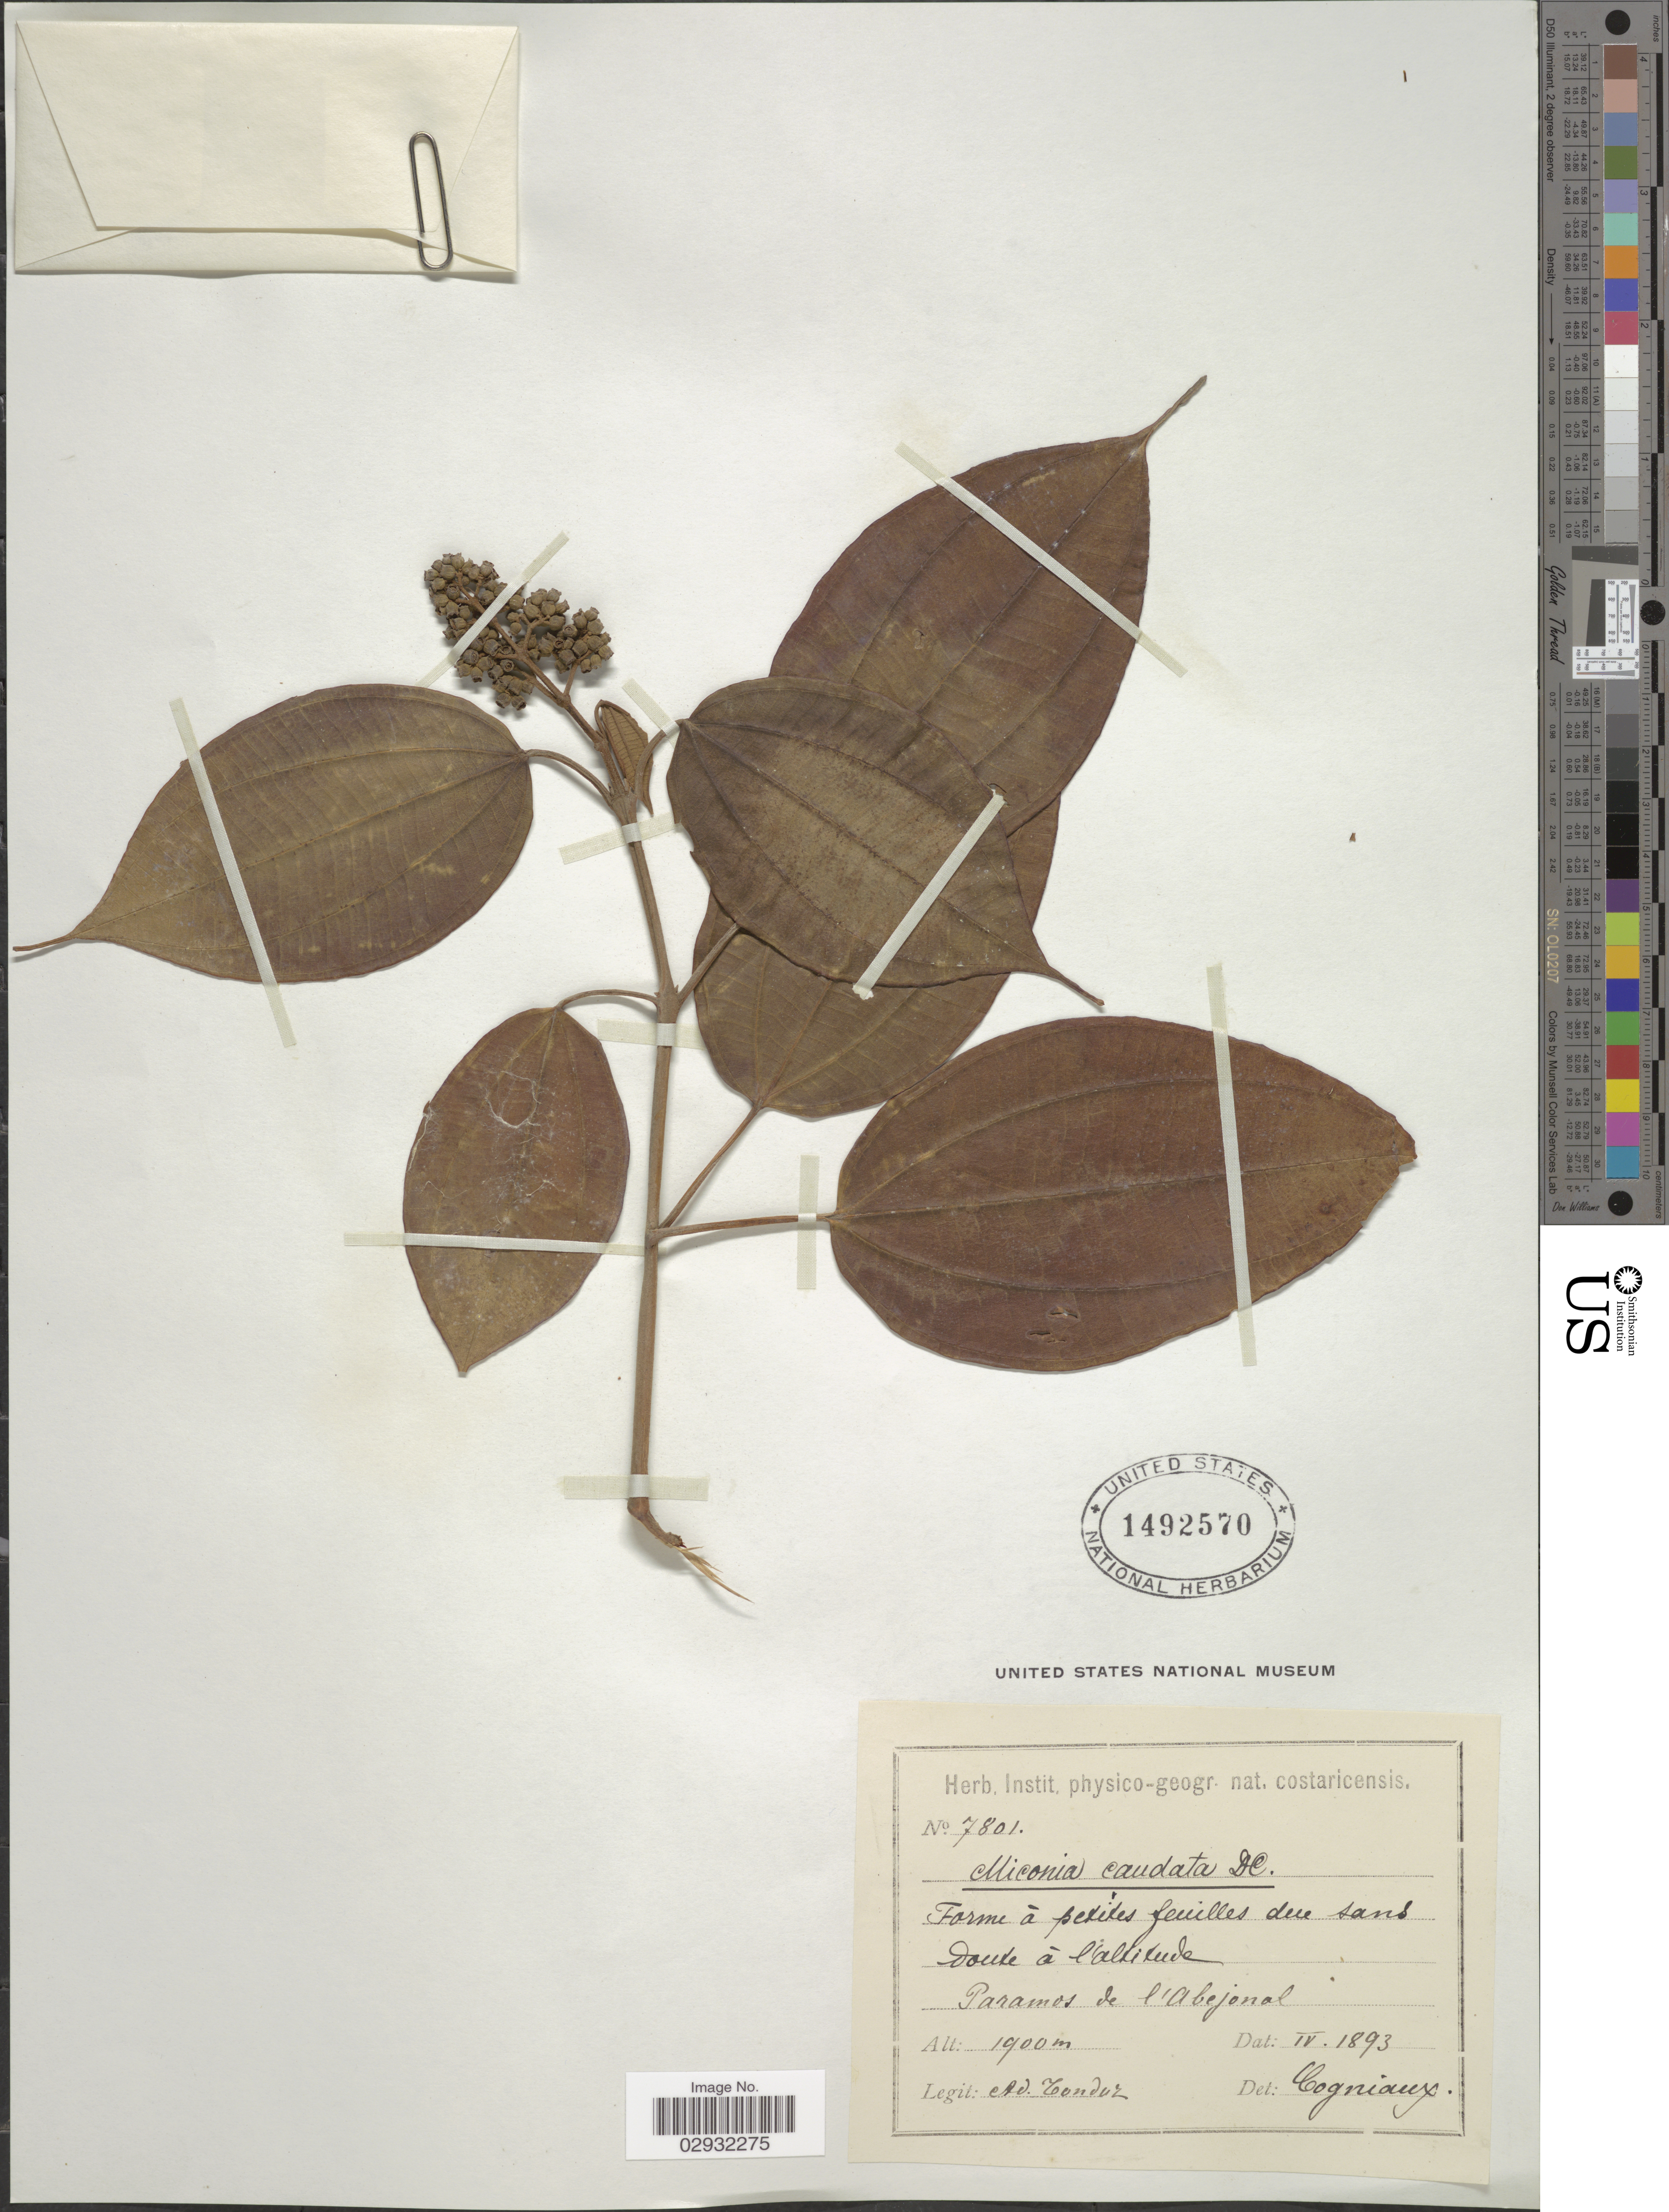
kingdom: Plantae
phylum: Tracheophyta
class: Magnoliopsida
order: Myrtales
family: Melastomataceae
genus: Miconia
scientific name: Miconia caudata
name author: (Bonpl.) DC.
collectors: A. Tonduz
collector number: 7801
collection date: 1893-04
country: Costa Rica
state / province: San José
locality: Forme á pexites feuilles due sans Douse á l'altitude, Paramos de l'Abejonal.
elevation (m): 1900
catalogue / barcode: US 1492570